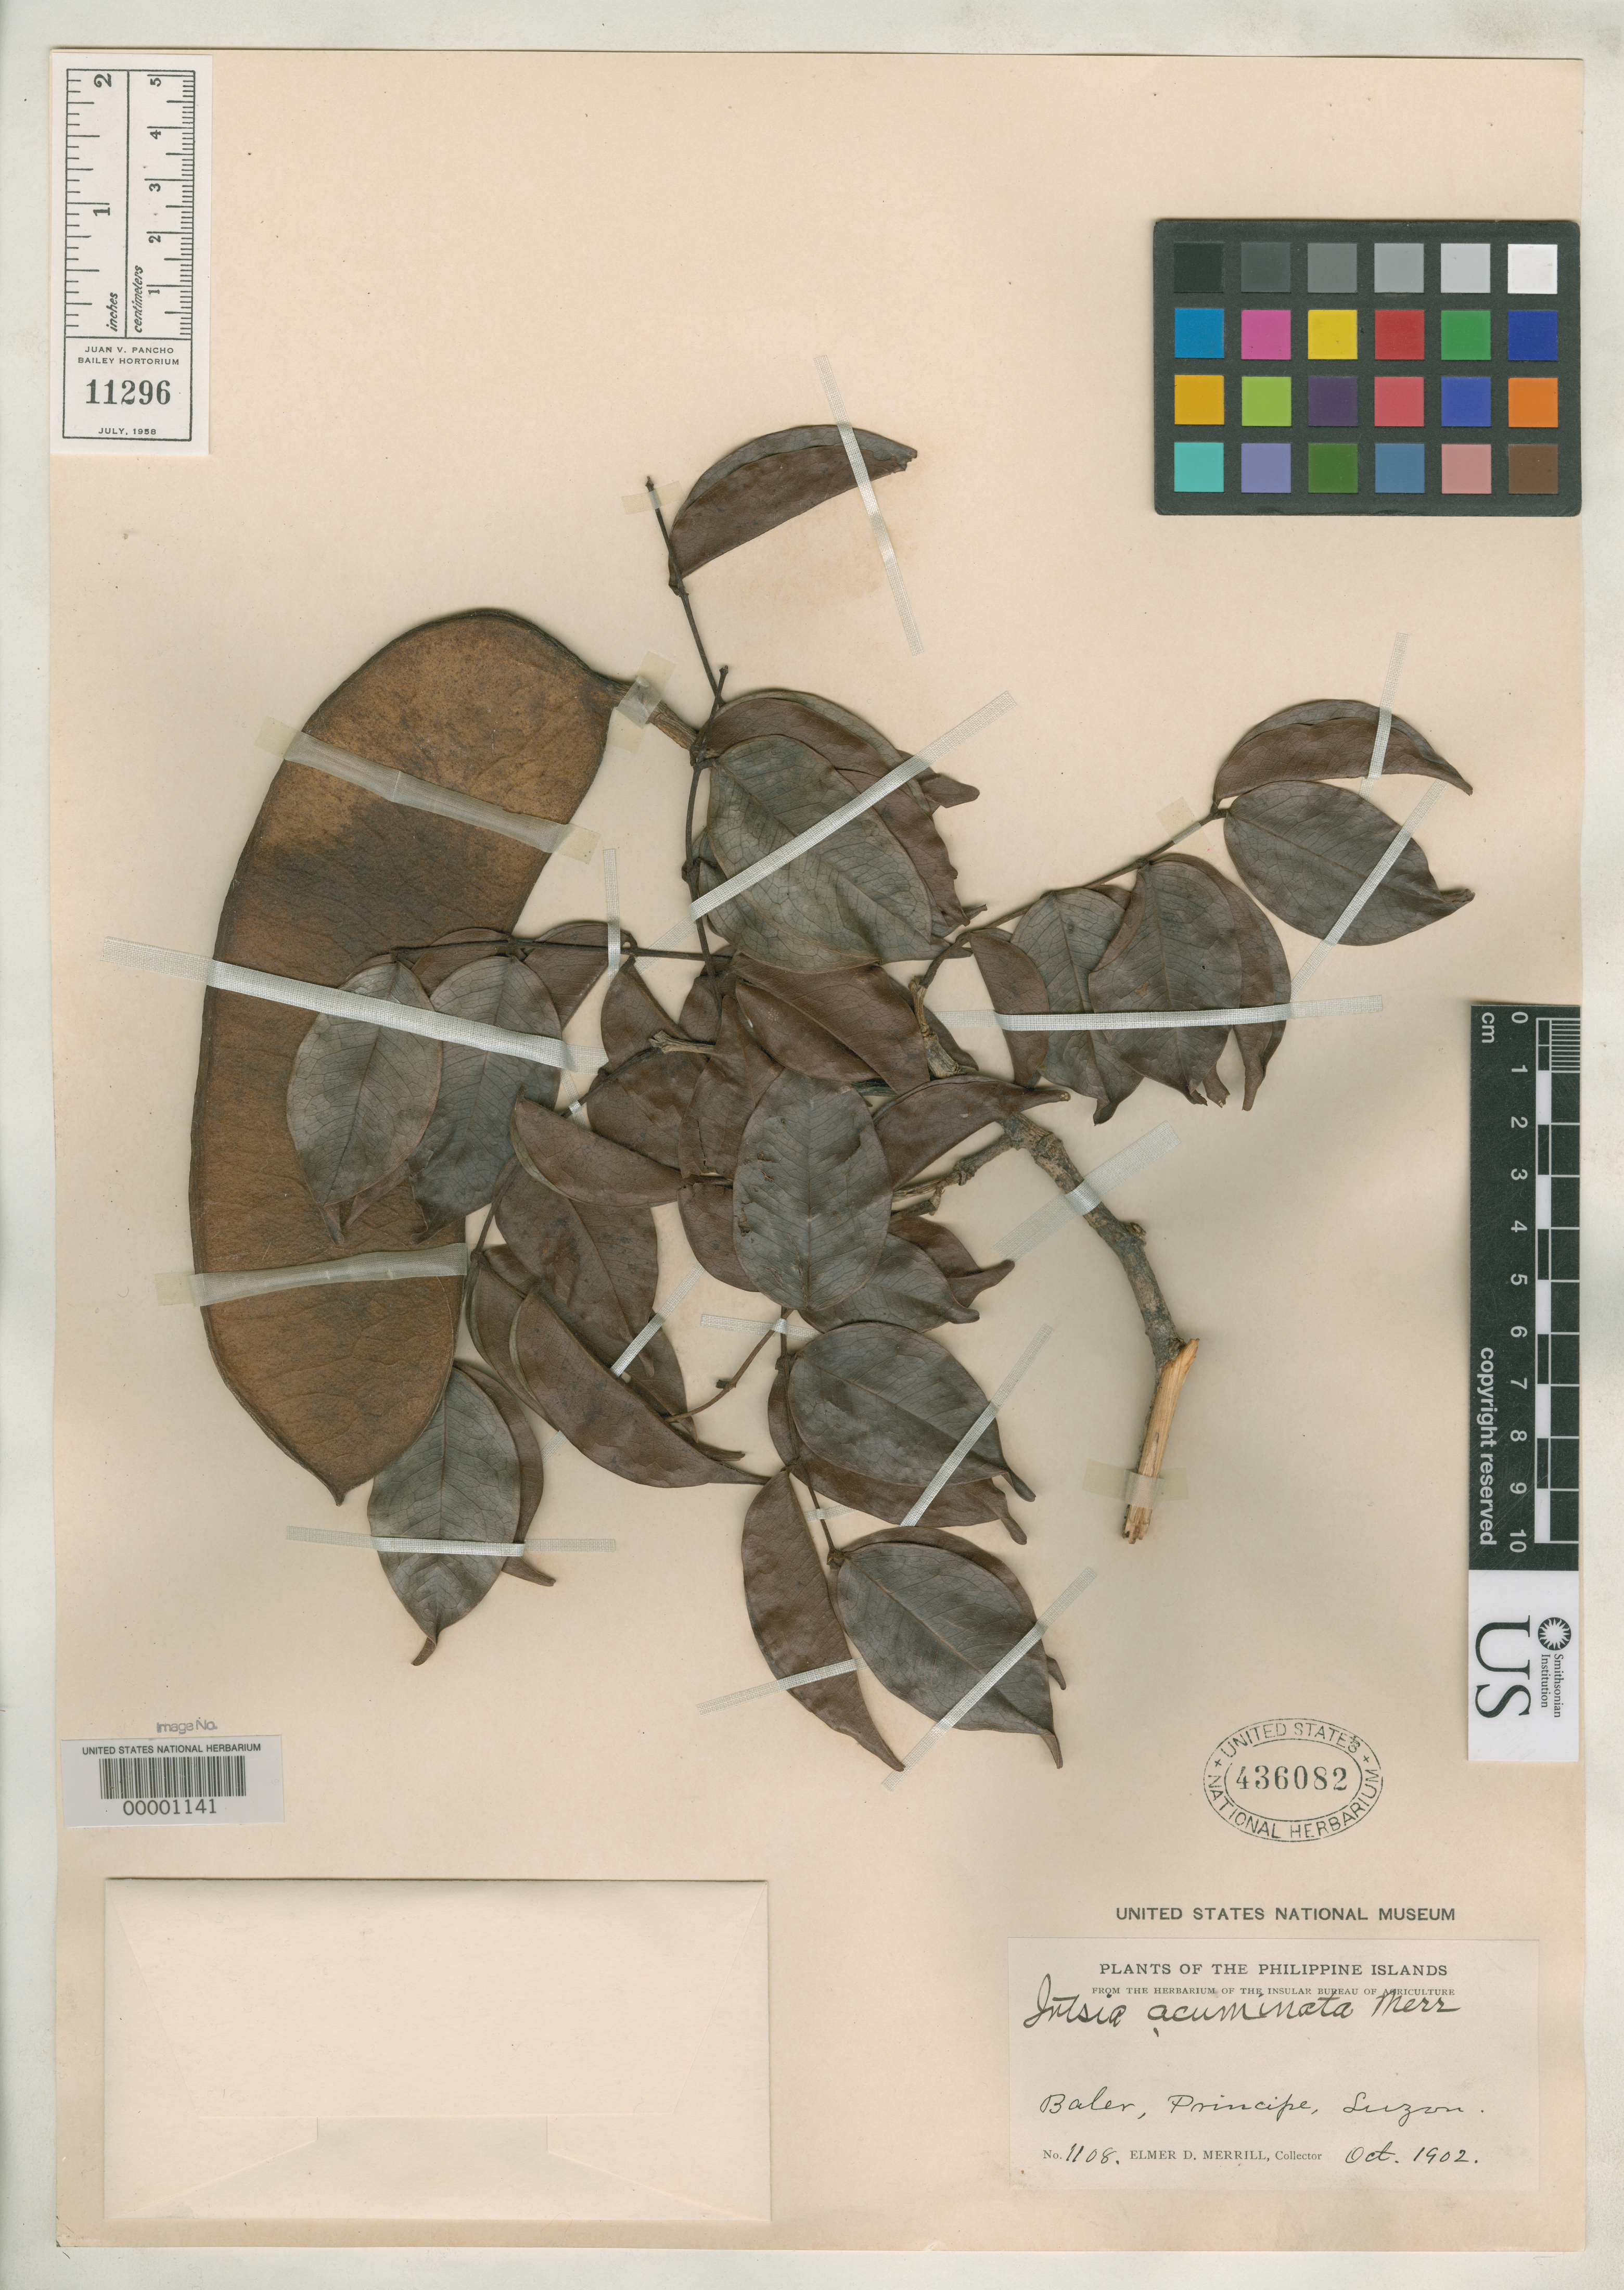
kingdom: Plantae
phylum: Tracheophyta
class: Magnoliopsida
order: Fabales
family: Fabaceae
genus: Intsia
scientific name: Intsia acuminata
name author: Merr.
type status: Isotype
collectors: E. D. Merrill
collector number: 1108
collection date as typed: Oct 1902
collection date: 1902-10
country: Philippines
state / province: Central Luzon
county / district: Aurora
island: Luzon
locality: Baler.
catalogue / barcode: US 436082